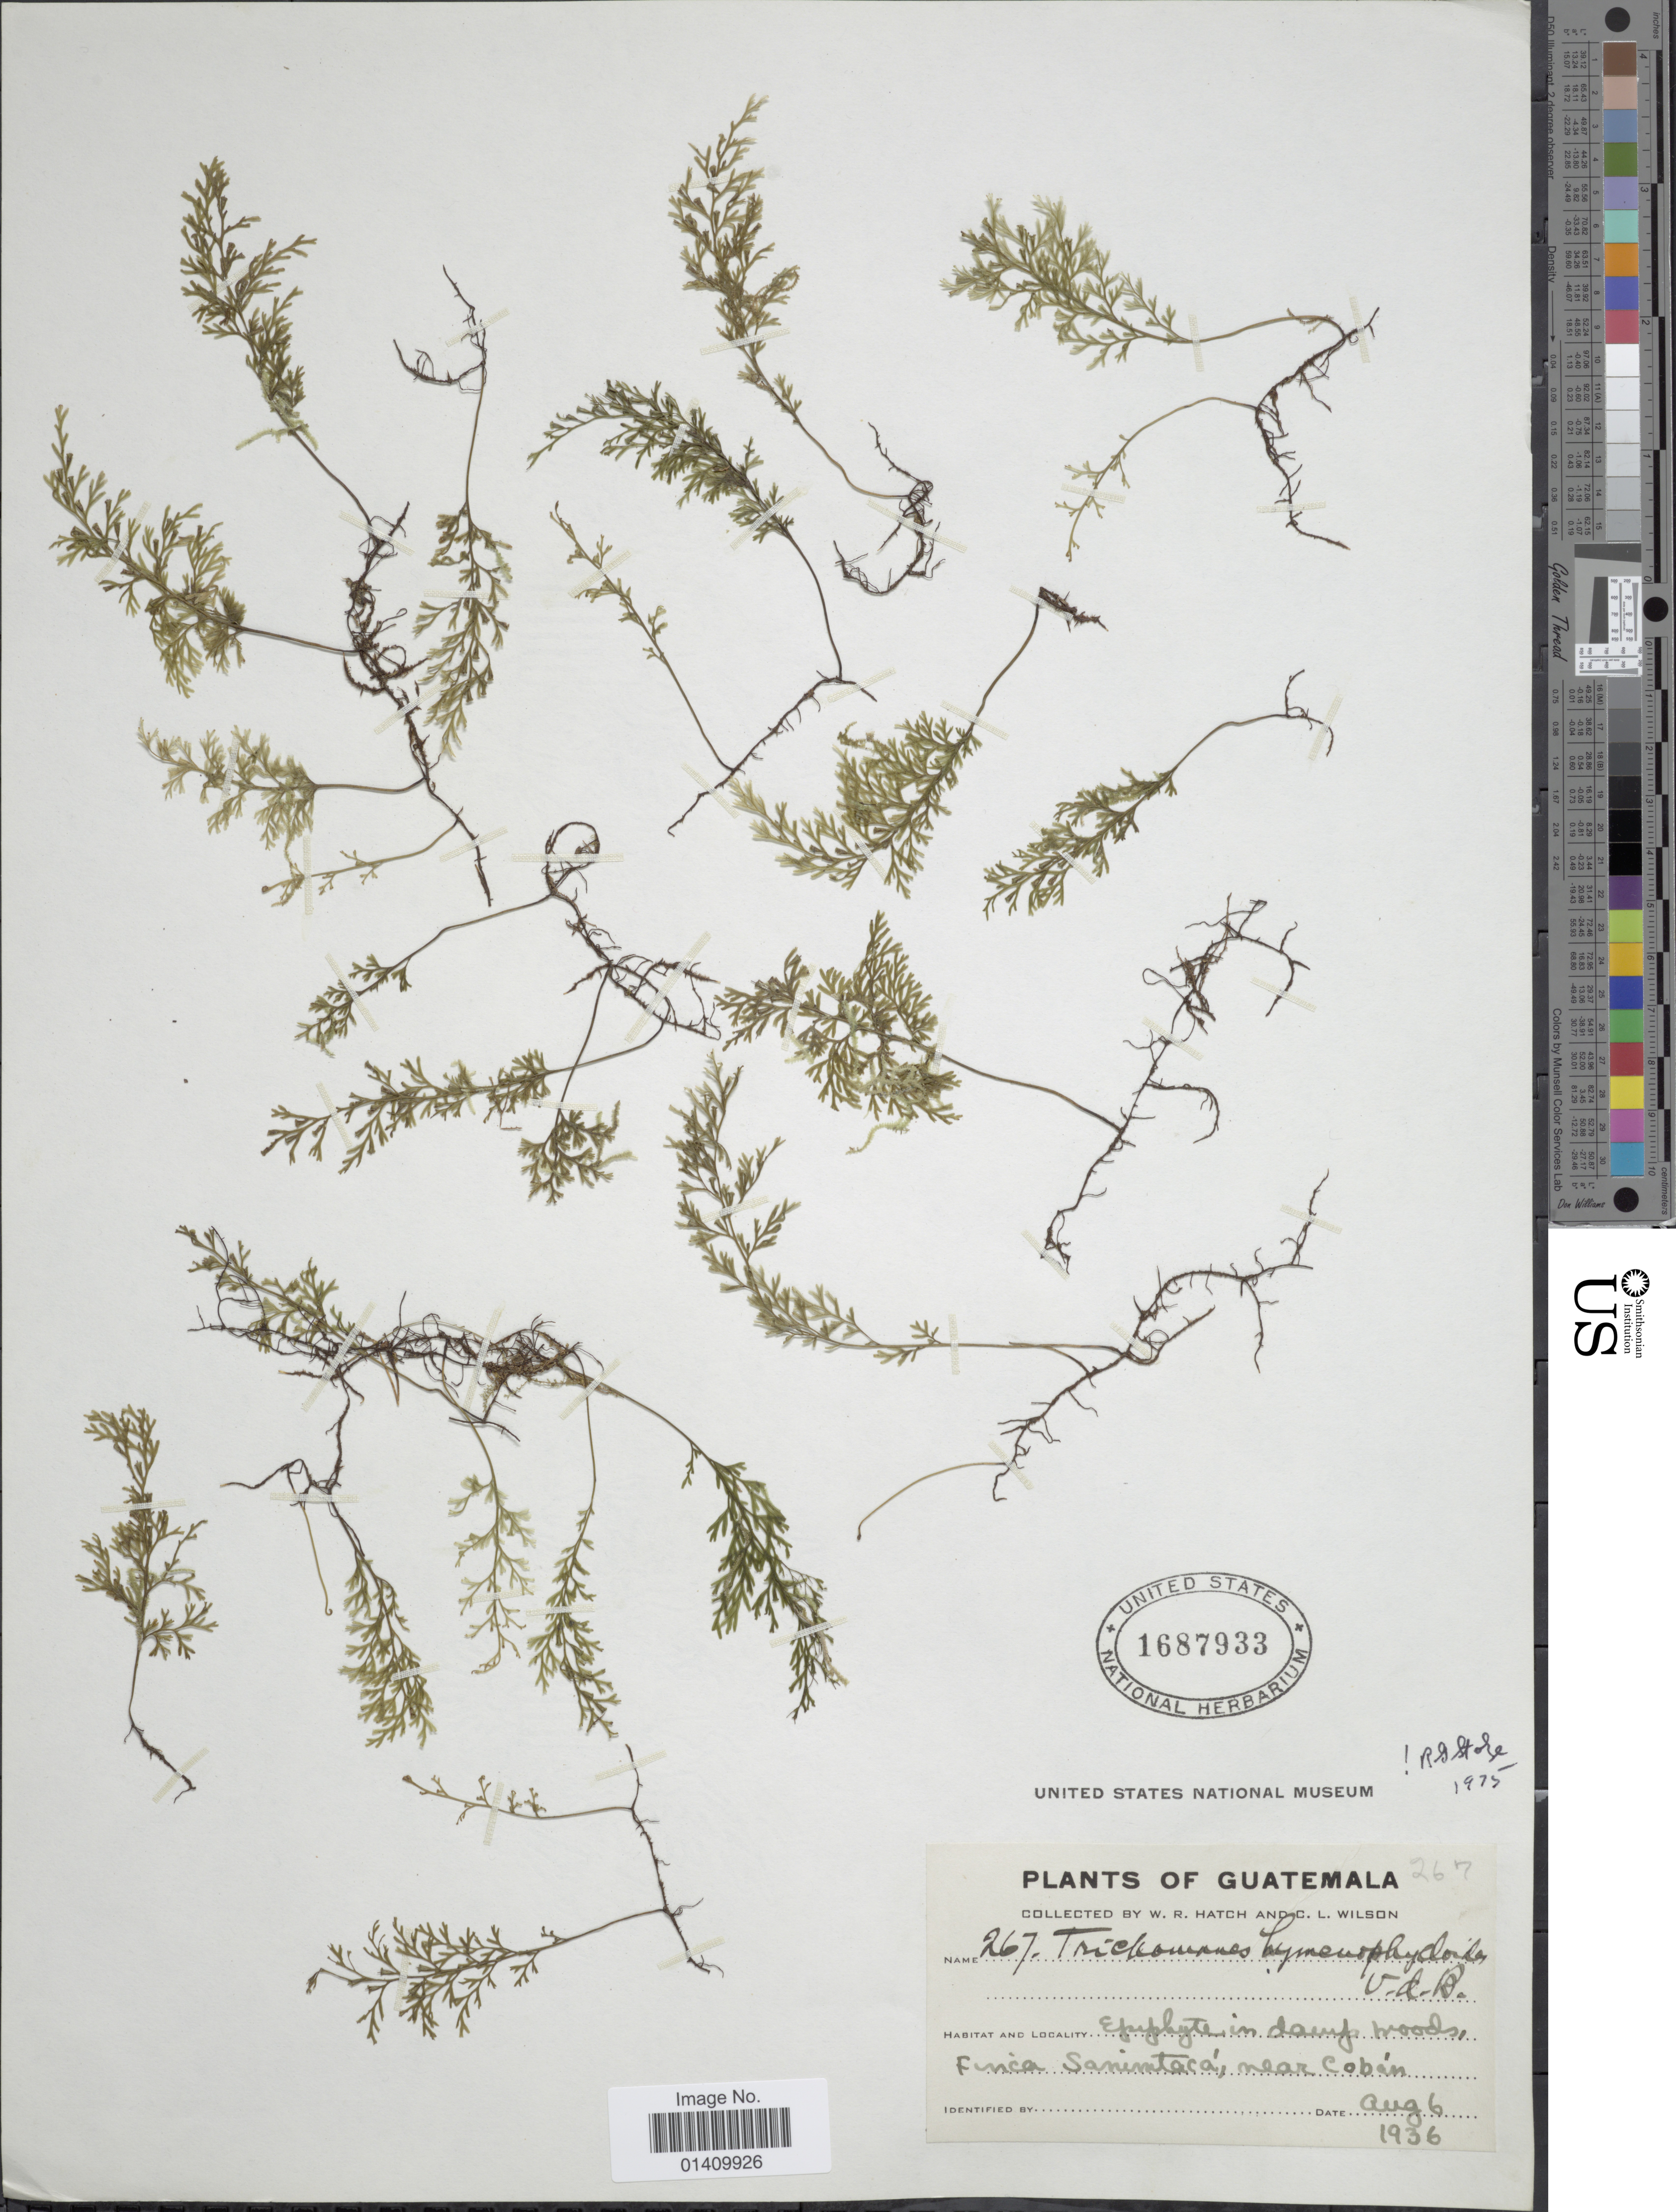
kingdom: Plantae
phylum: Tracheophyta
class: Polypodiopsida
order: Hymenophyllales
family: Hymenophyllaceae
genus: Polyphlebium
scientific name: Polyphlebium hymenophylloides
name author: (Bosch) Ebihara & Dubuisson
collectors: W. Hatch & C. L. Wilson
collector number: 267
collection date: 1936-08-06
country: Guatemala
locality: In damp woods Finca Sanimtaca, near Coban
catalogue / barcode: US 1687933